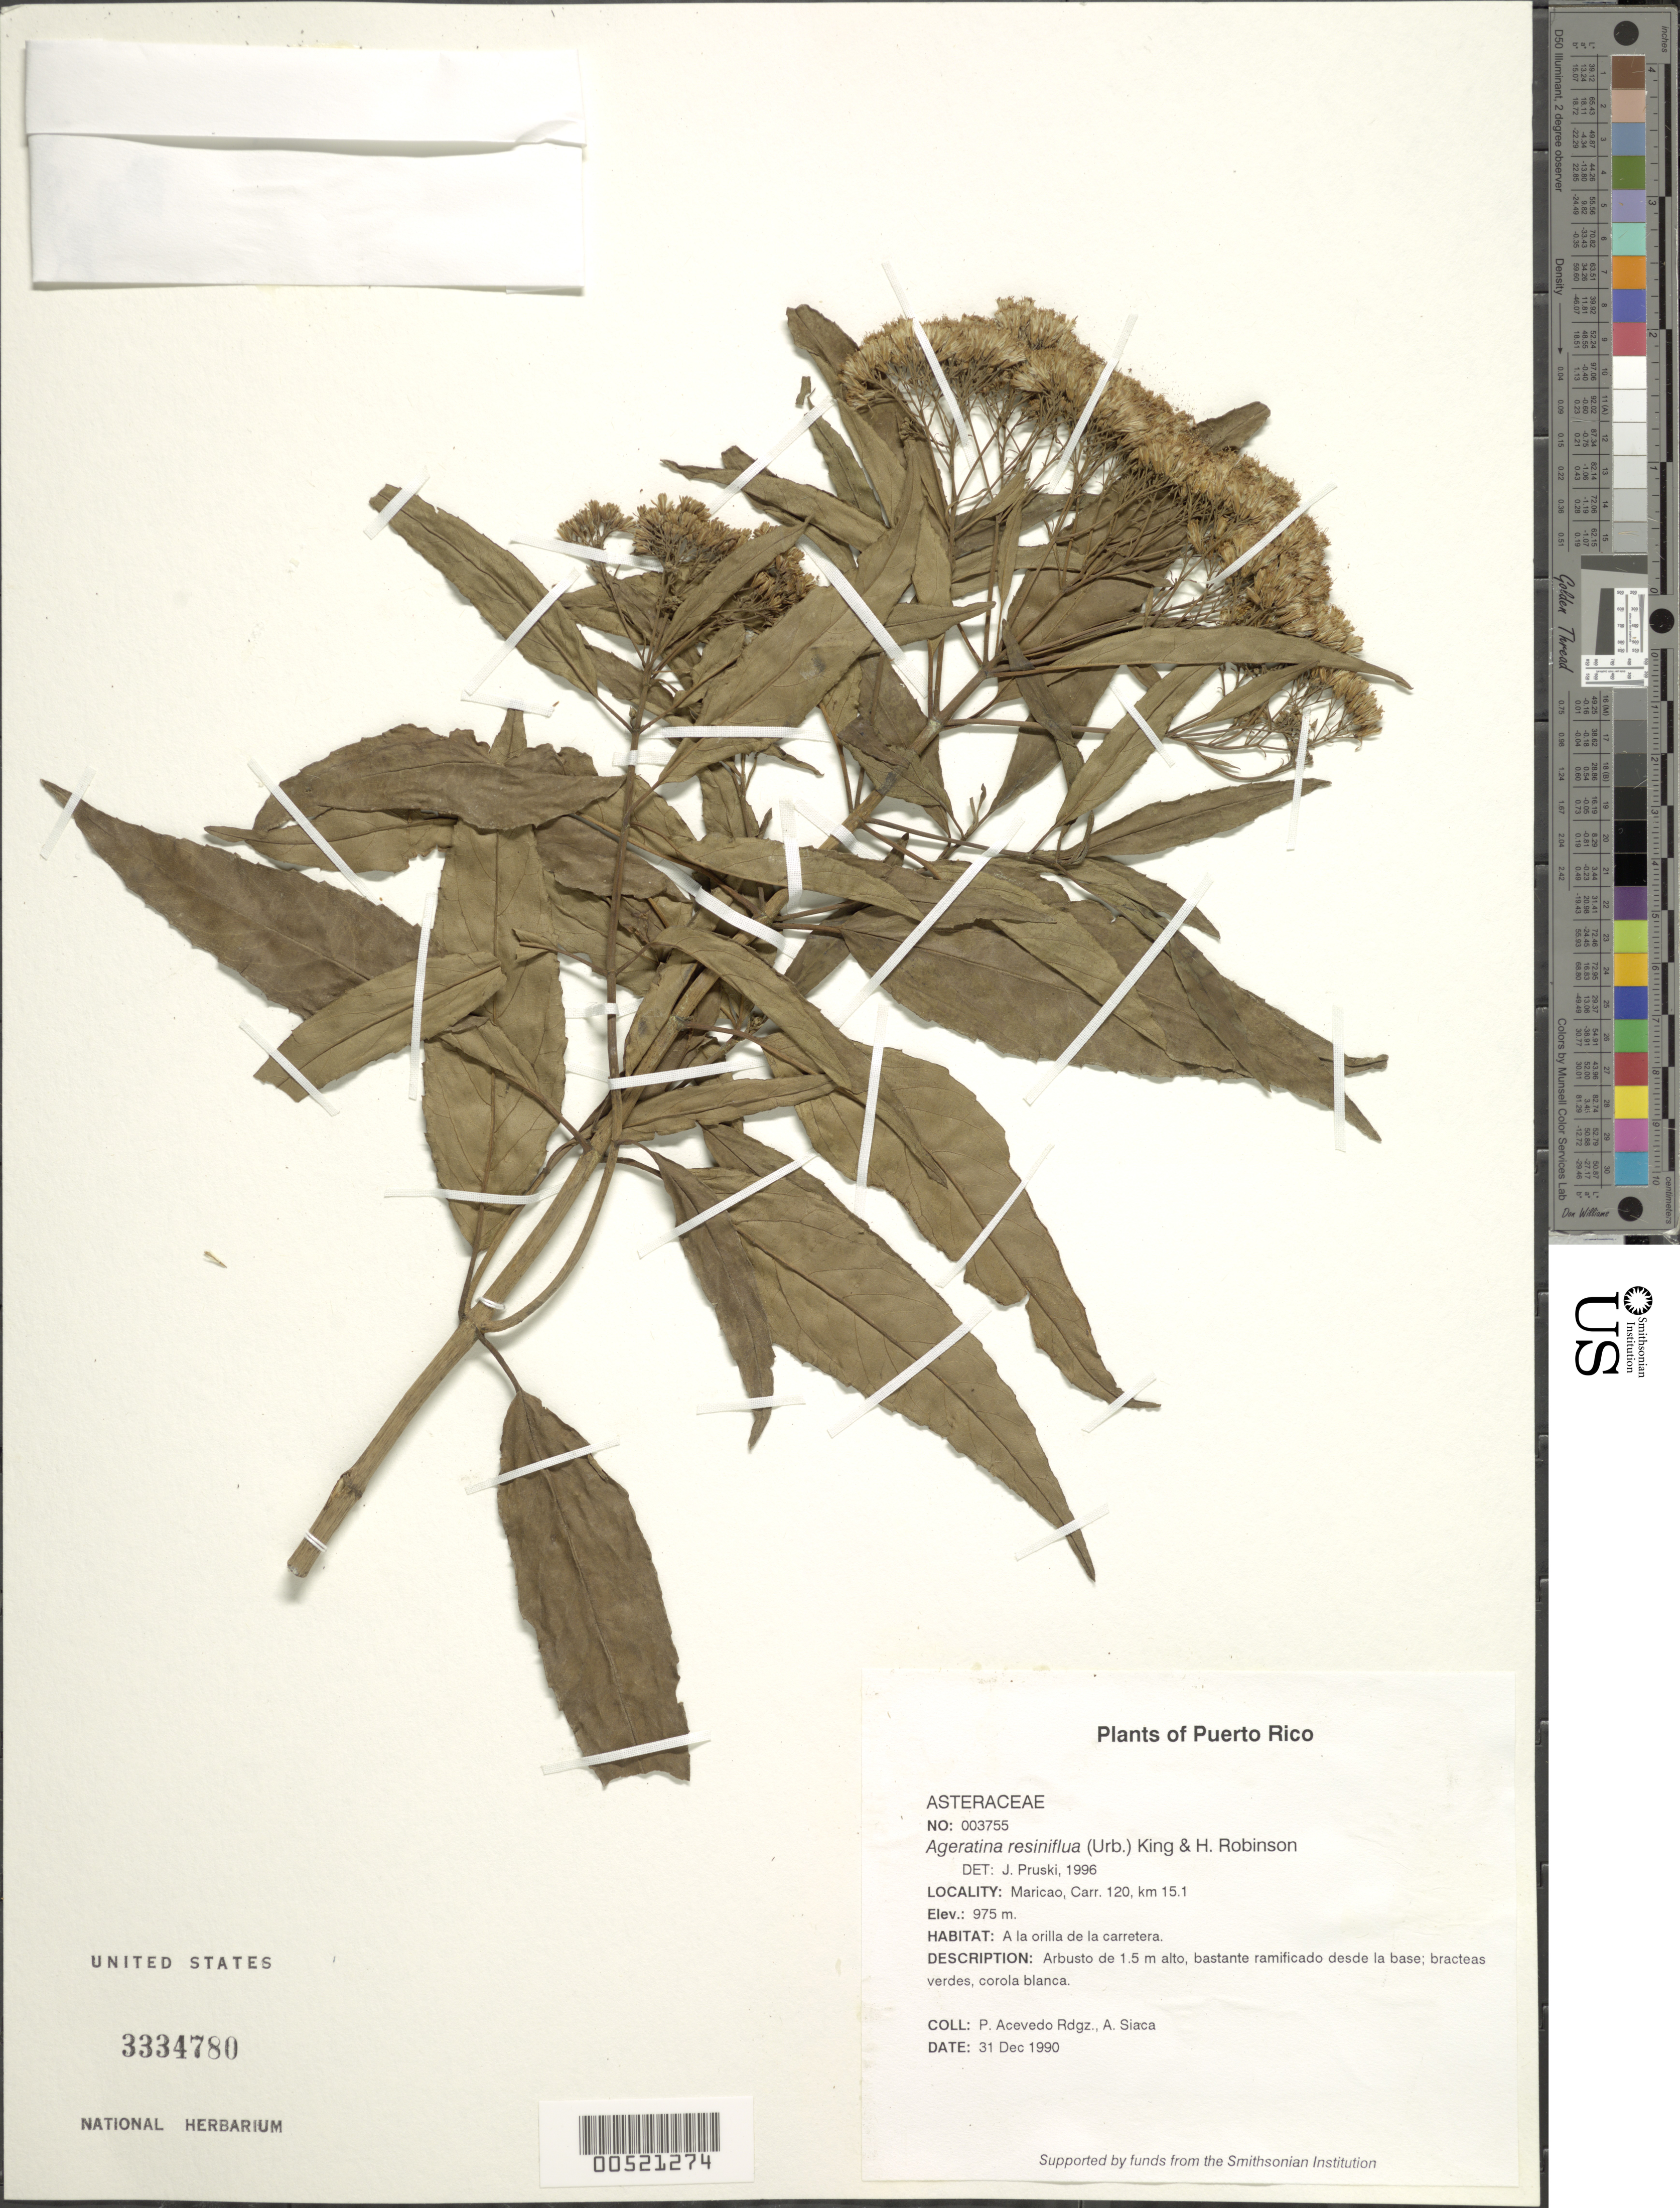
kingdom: Plantae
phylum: Tracheophyta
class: Magnoliopsida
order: Asterales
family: Asteraceae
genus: Ageratina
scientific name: Ageratina resiniflua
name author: (Urb.) R.M. King & H. Rob.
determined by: Pruski, J. F.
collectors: P. Acevedo-Rodr. & A. Siaca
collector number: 3755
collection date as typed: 31 Dec 1990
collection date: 1990-12-31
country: Puerto Rico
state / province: Maricao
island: Puerto Rico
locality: Maricao, Carr. 120, km 15.1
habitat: A la orilla de la carretera.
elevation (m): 975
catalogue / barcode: US 3334780